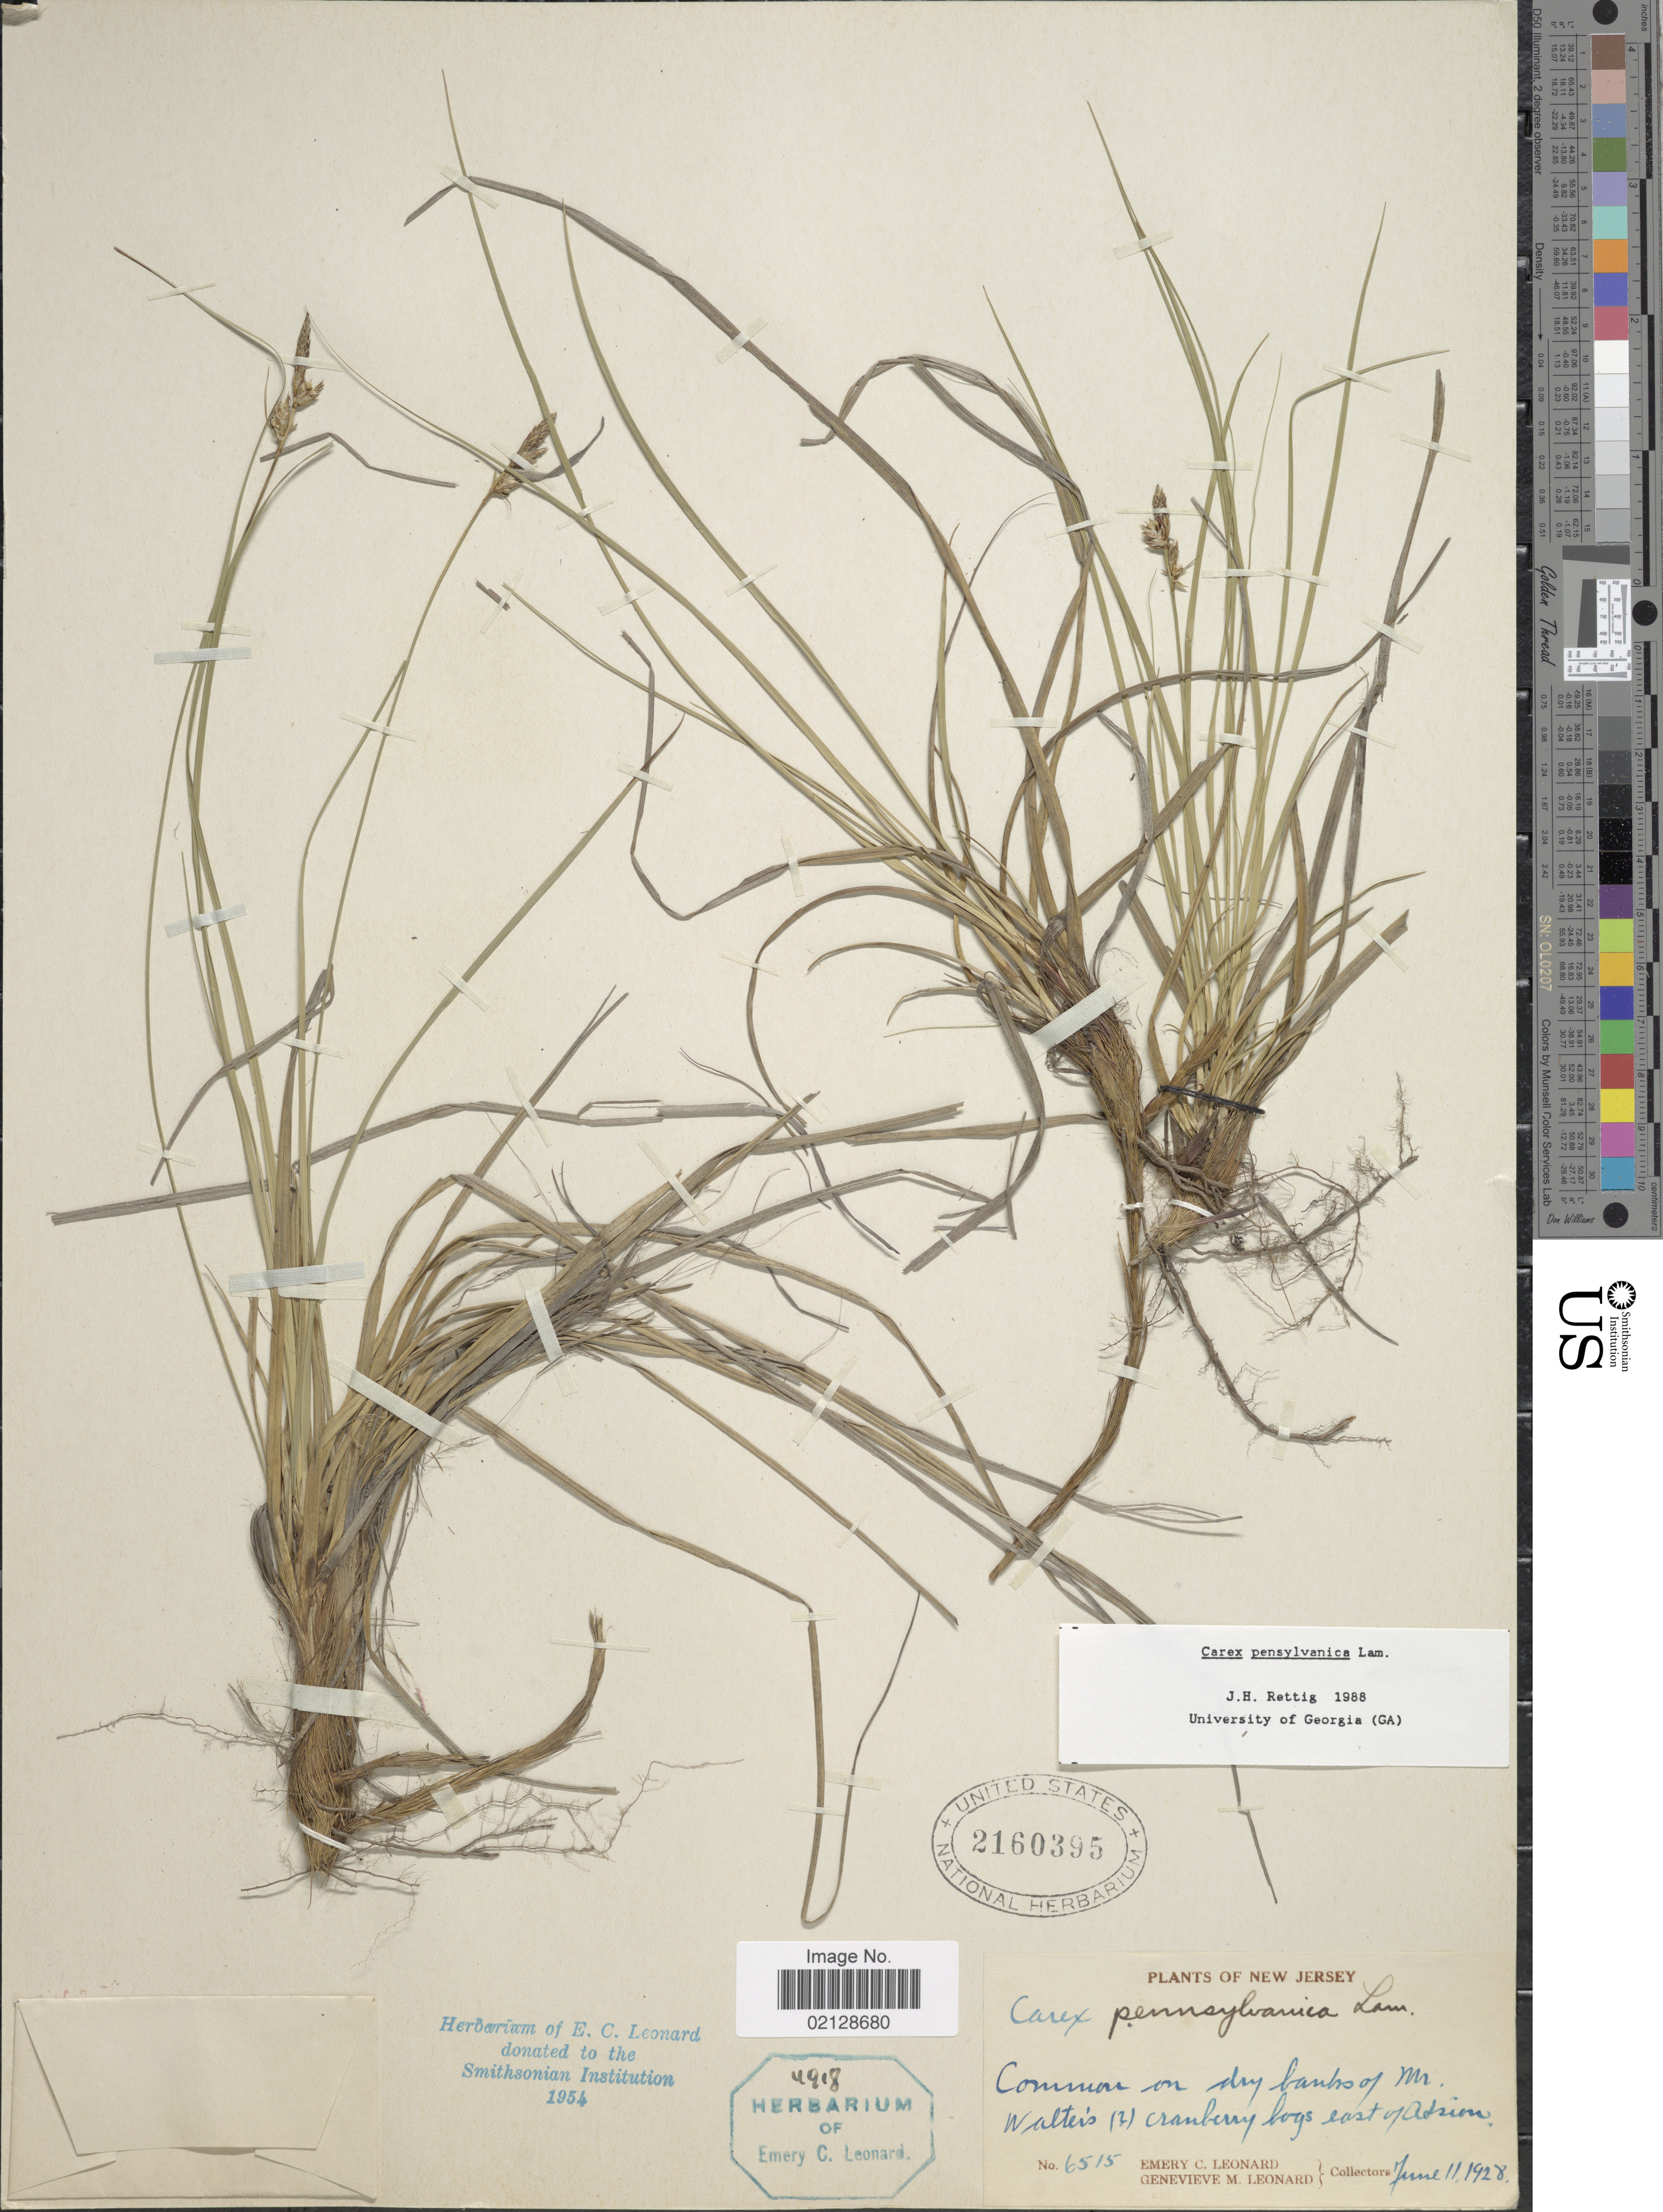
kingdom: Plantae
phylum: Tracheophyta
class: Liliopsida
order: Poales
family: Cyperaceae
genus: Carex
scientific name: Carex pensylvanica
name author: Lam.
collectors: E. C. Leonard & G. M. Leonard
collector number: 6515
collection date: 1928-06-11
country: United States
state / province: New Jersey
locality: Common on dry banks of Mr. Walter's, Cranberry bogs east of Adsion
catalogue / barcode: US 2160395